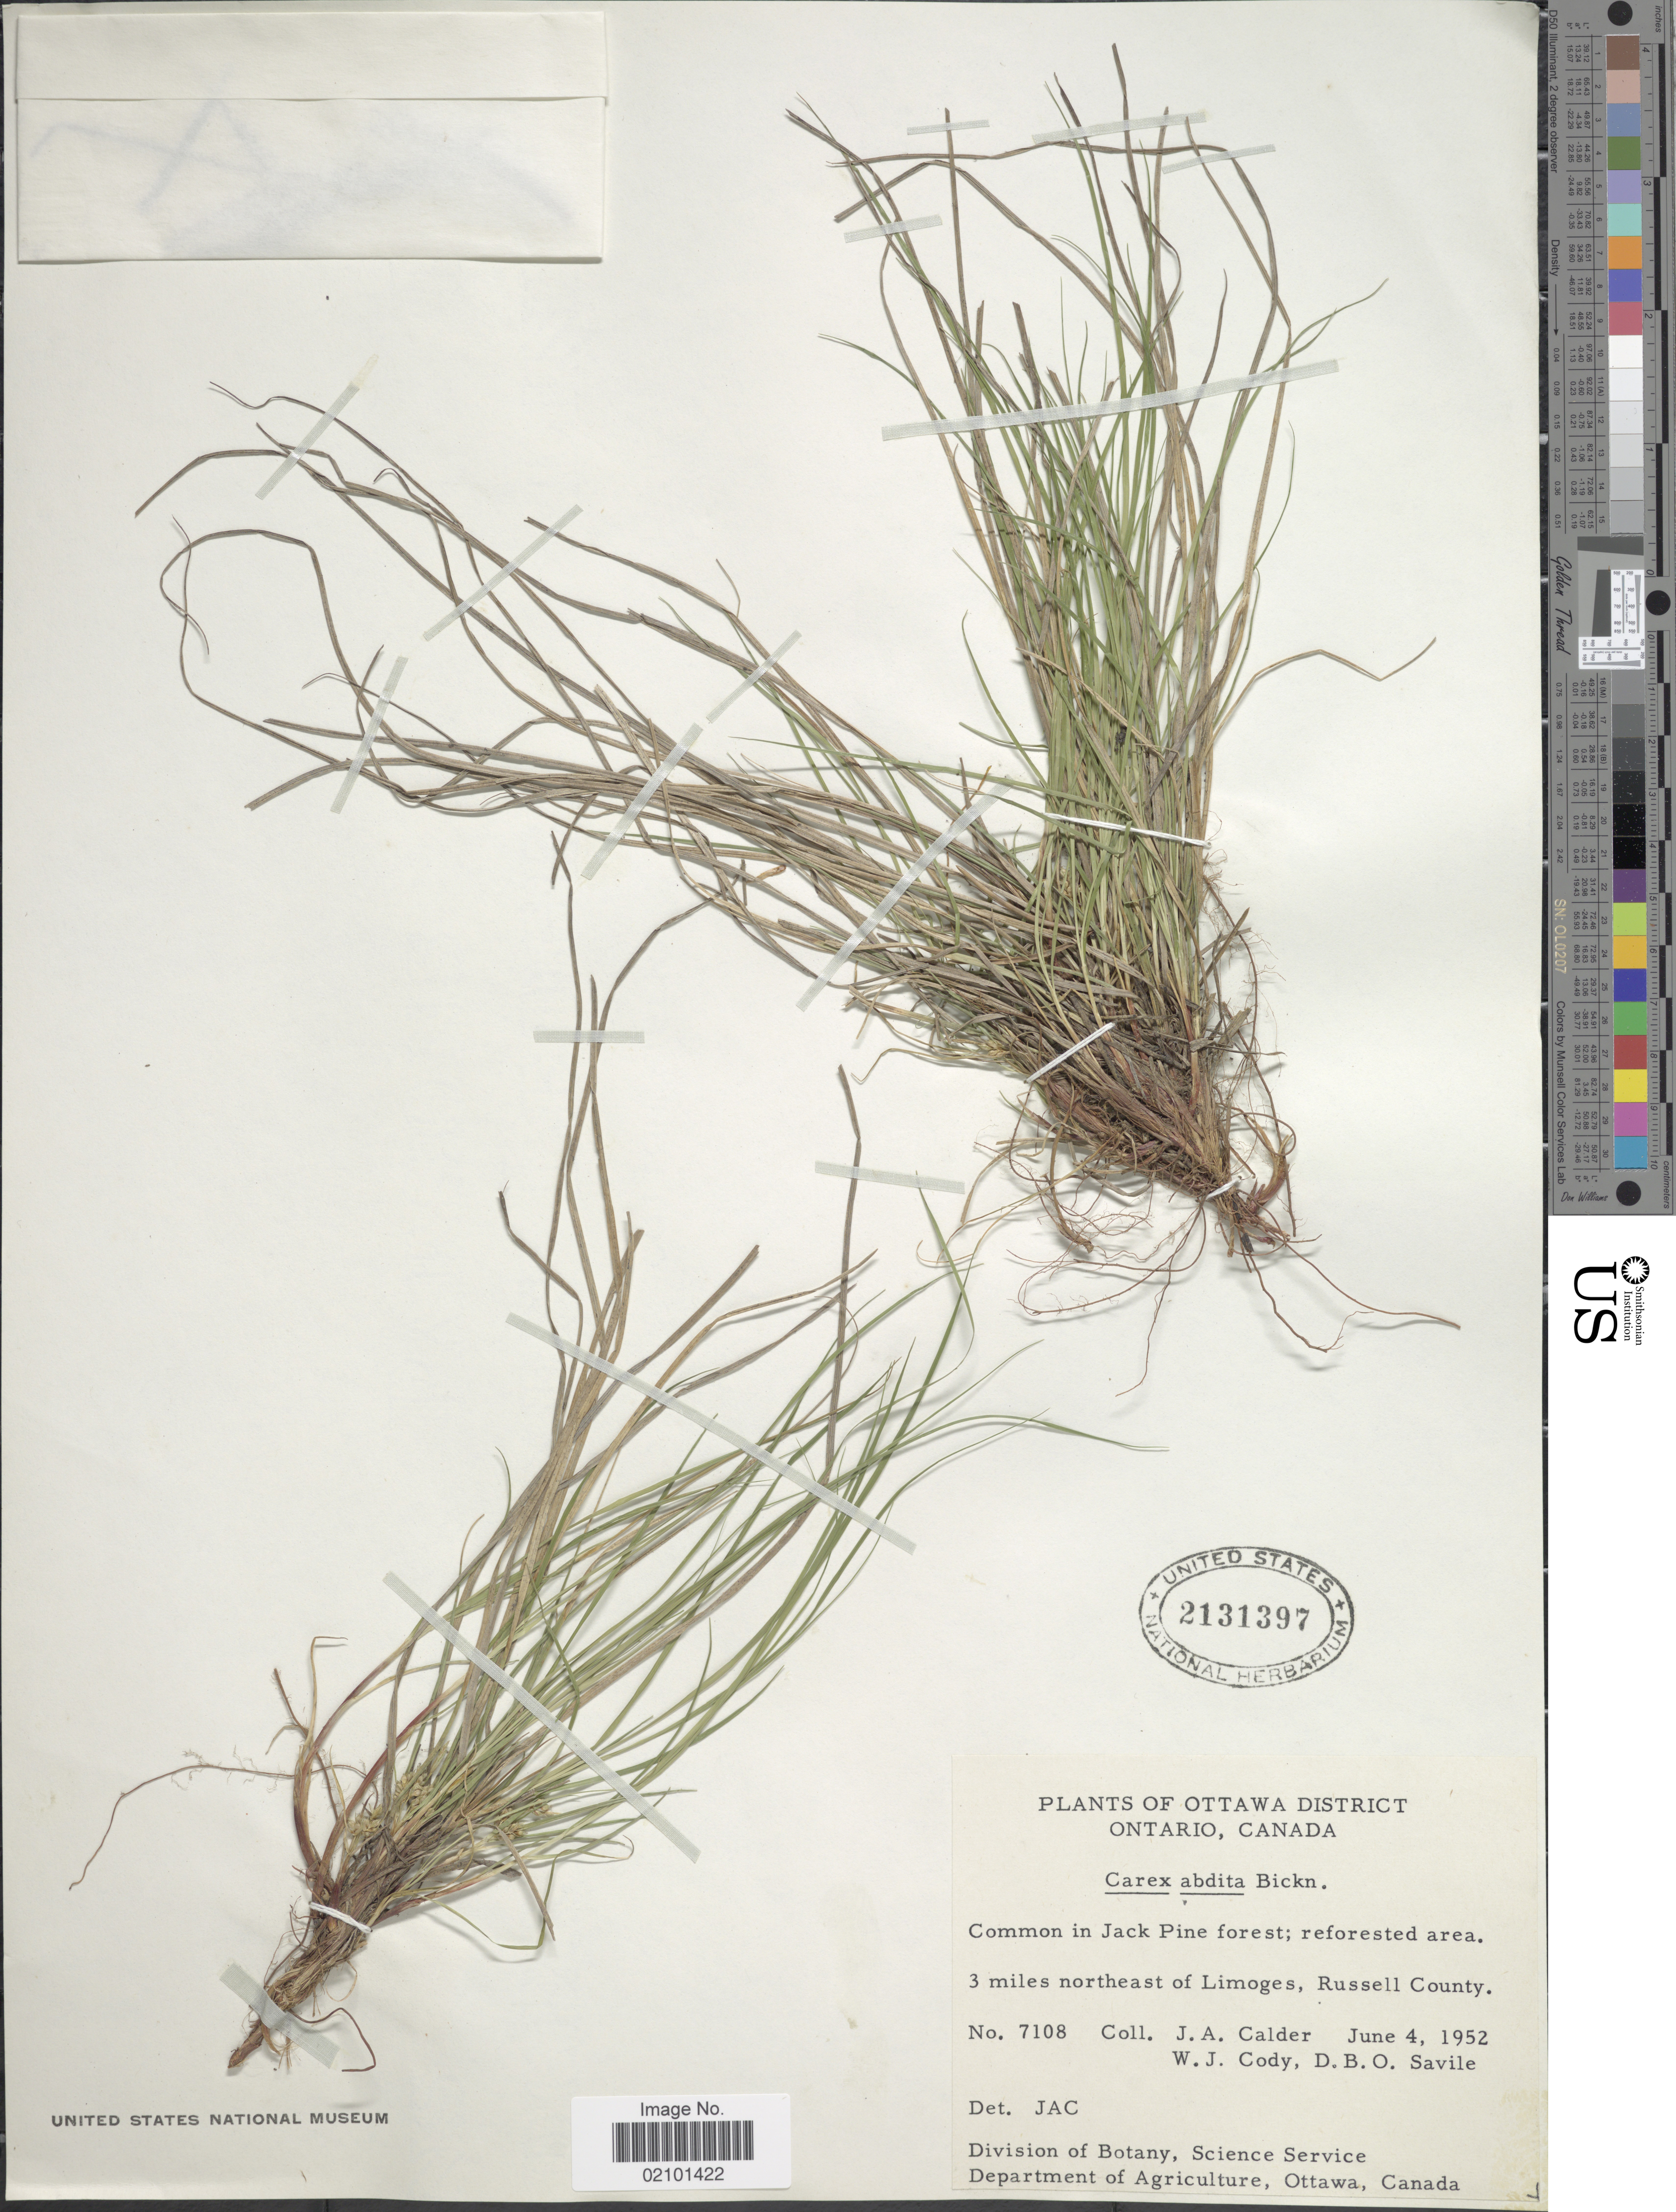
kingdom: Plantae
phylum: Tracheophyta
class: Liliopsida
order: Poales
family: Cyperaceae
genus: Carex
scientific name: Carex umbellata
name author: Schkuhr ex Willd.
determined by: Strong, Mark T., (BOT), Smithsonian Institution - National Museum of Natural History (UNITED STATES)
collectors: J. A. Calder, W. Cody & D. Savile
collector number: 7108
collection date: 1952-06-04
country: Canada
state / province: Ontario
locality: Ottawa District, 3 miles northeast of Limoges, Russell County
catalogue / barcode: US 2131397